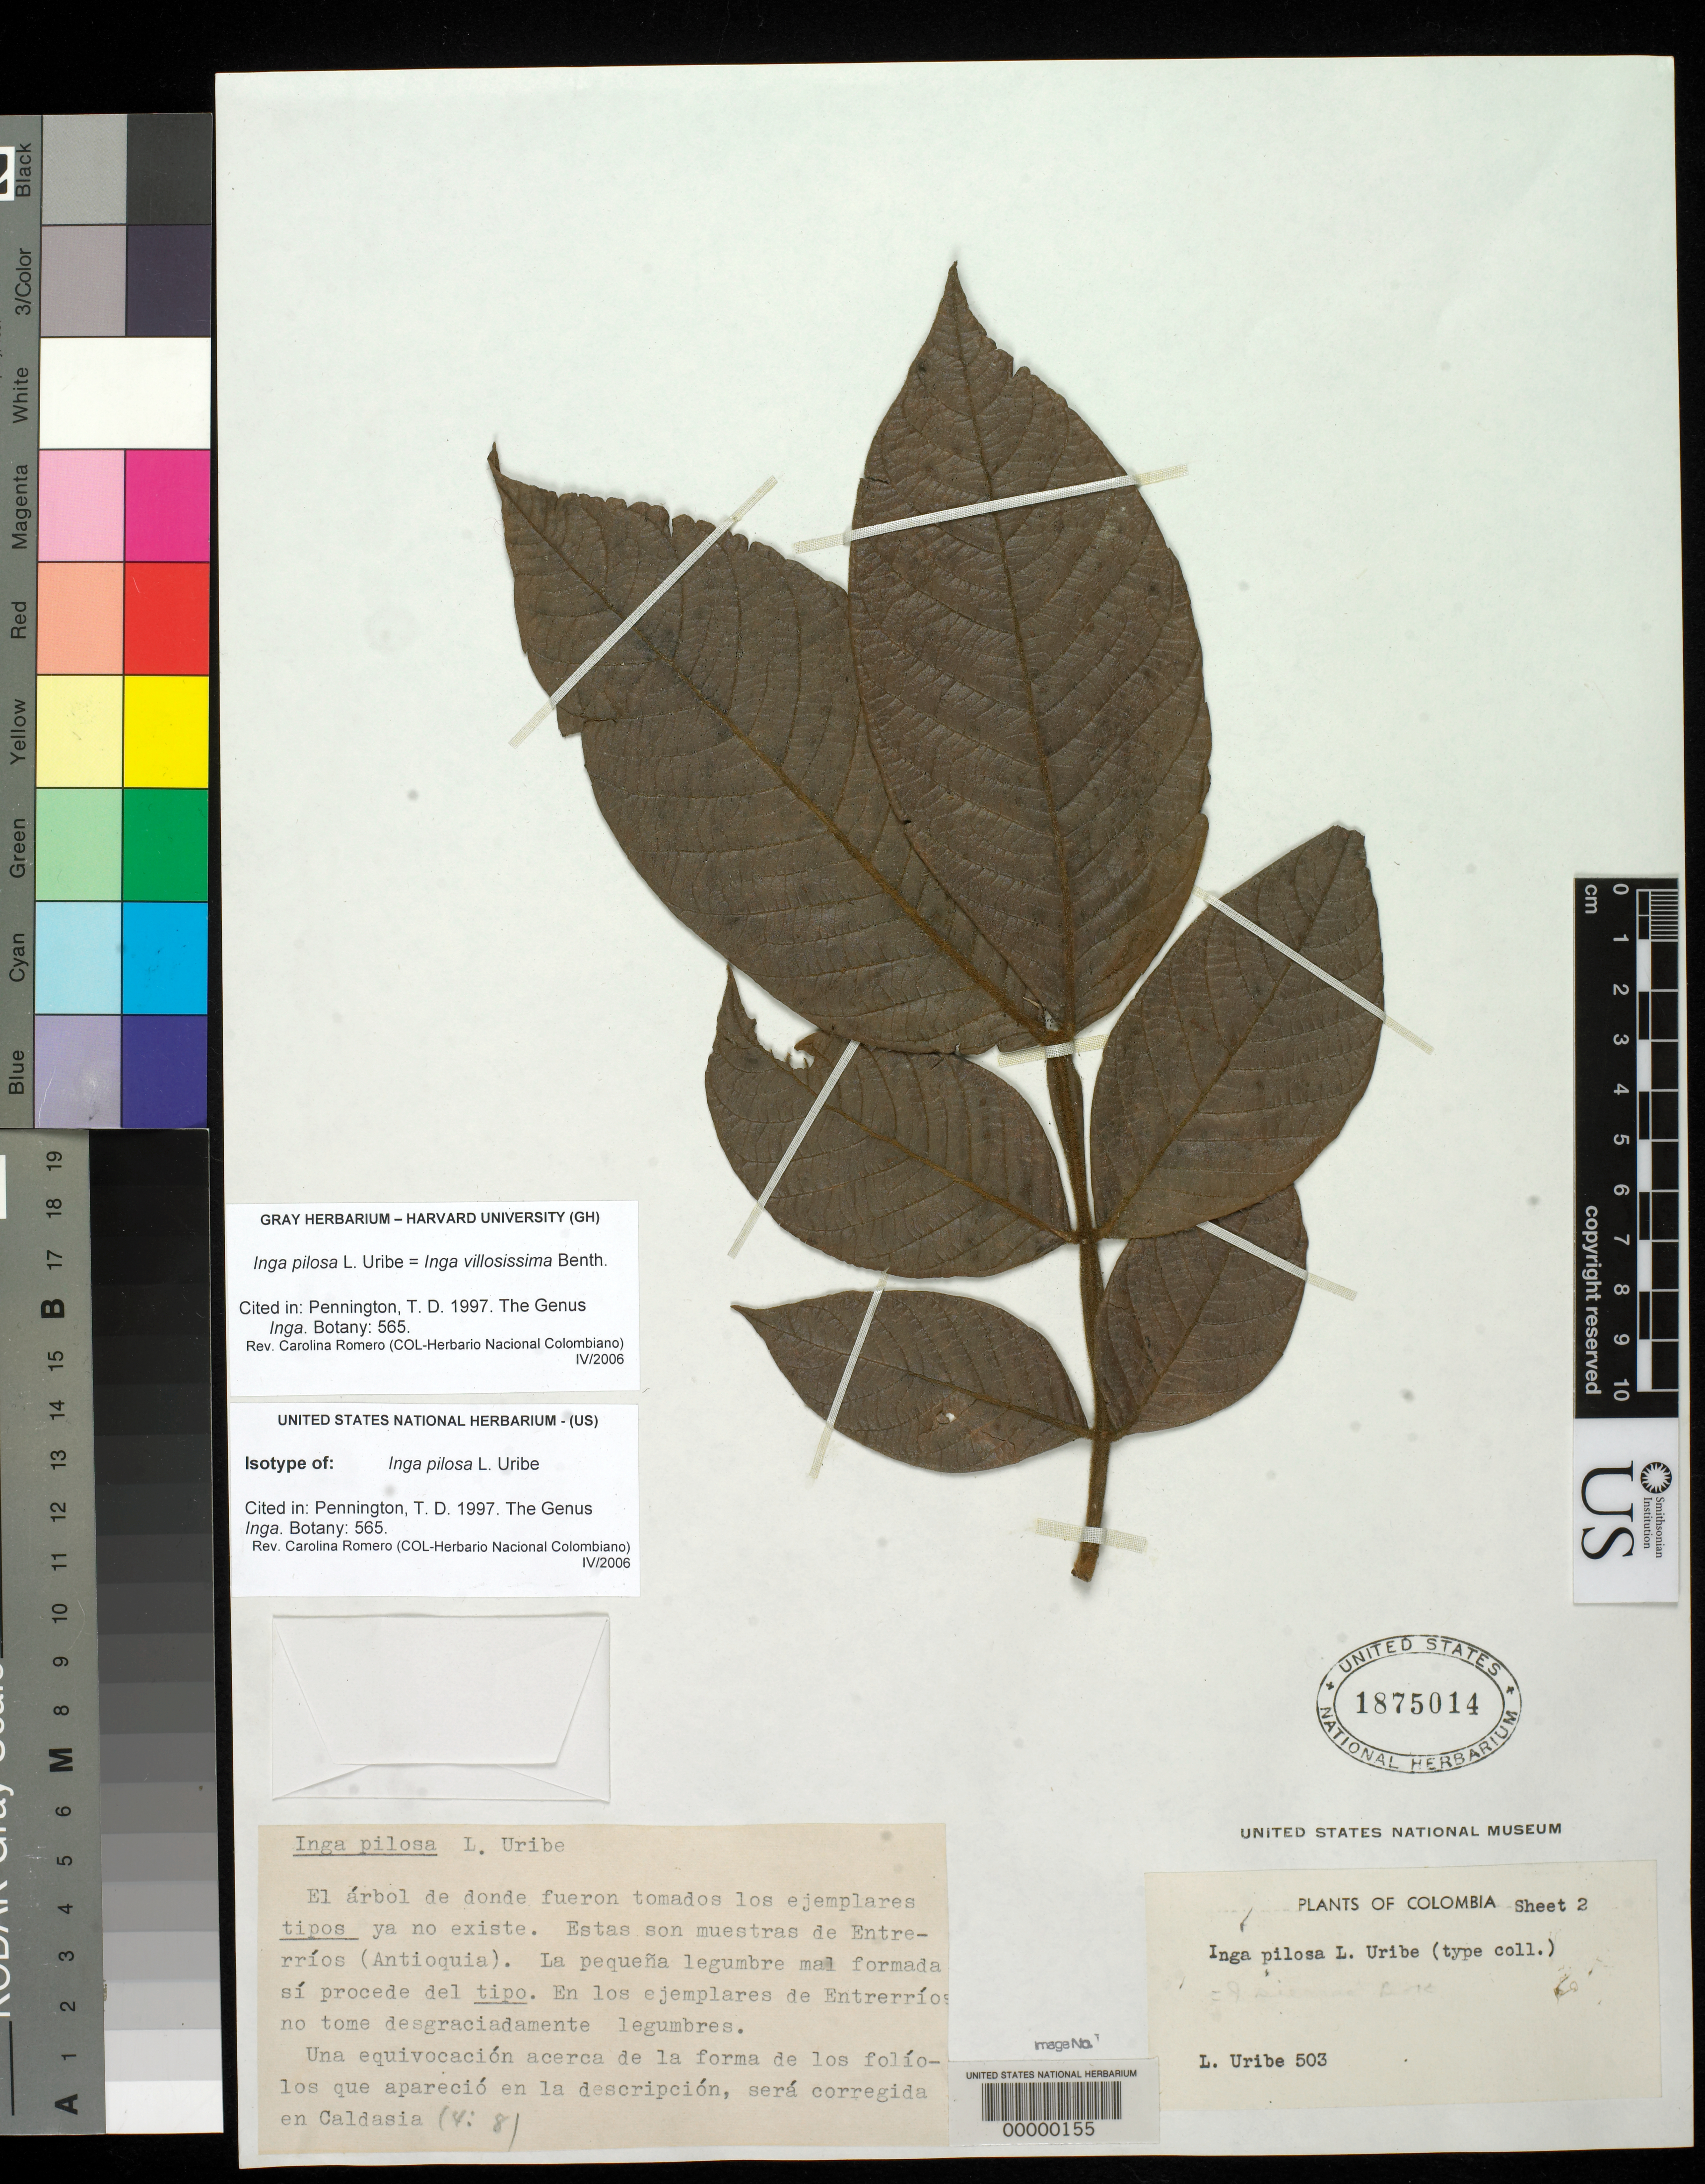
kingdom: Plantae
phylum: Tracheophyta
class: Magnoliopsida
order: Fabales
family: Fabaceae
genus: Inga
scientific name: Inga pilosa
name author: L. Uribe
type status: Isotype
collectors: L. Uribe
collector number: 503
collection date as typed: Dec 1940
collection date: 1940-12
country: Colombia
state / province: Antioquia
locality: Santa Rosa de Osos.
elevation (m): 2600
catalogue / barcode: US 1875014